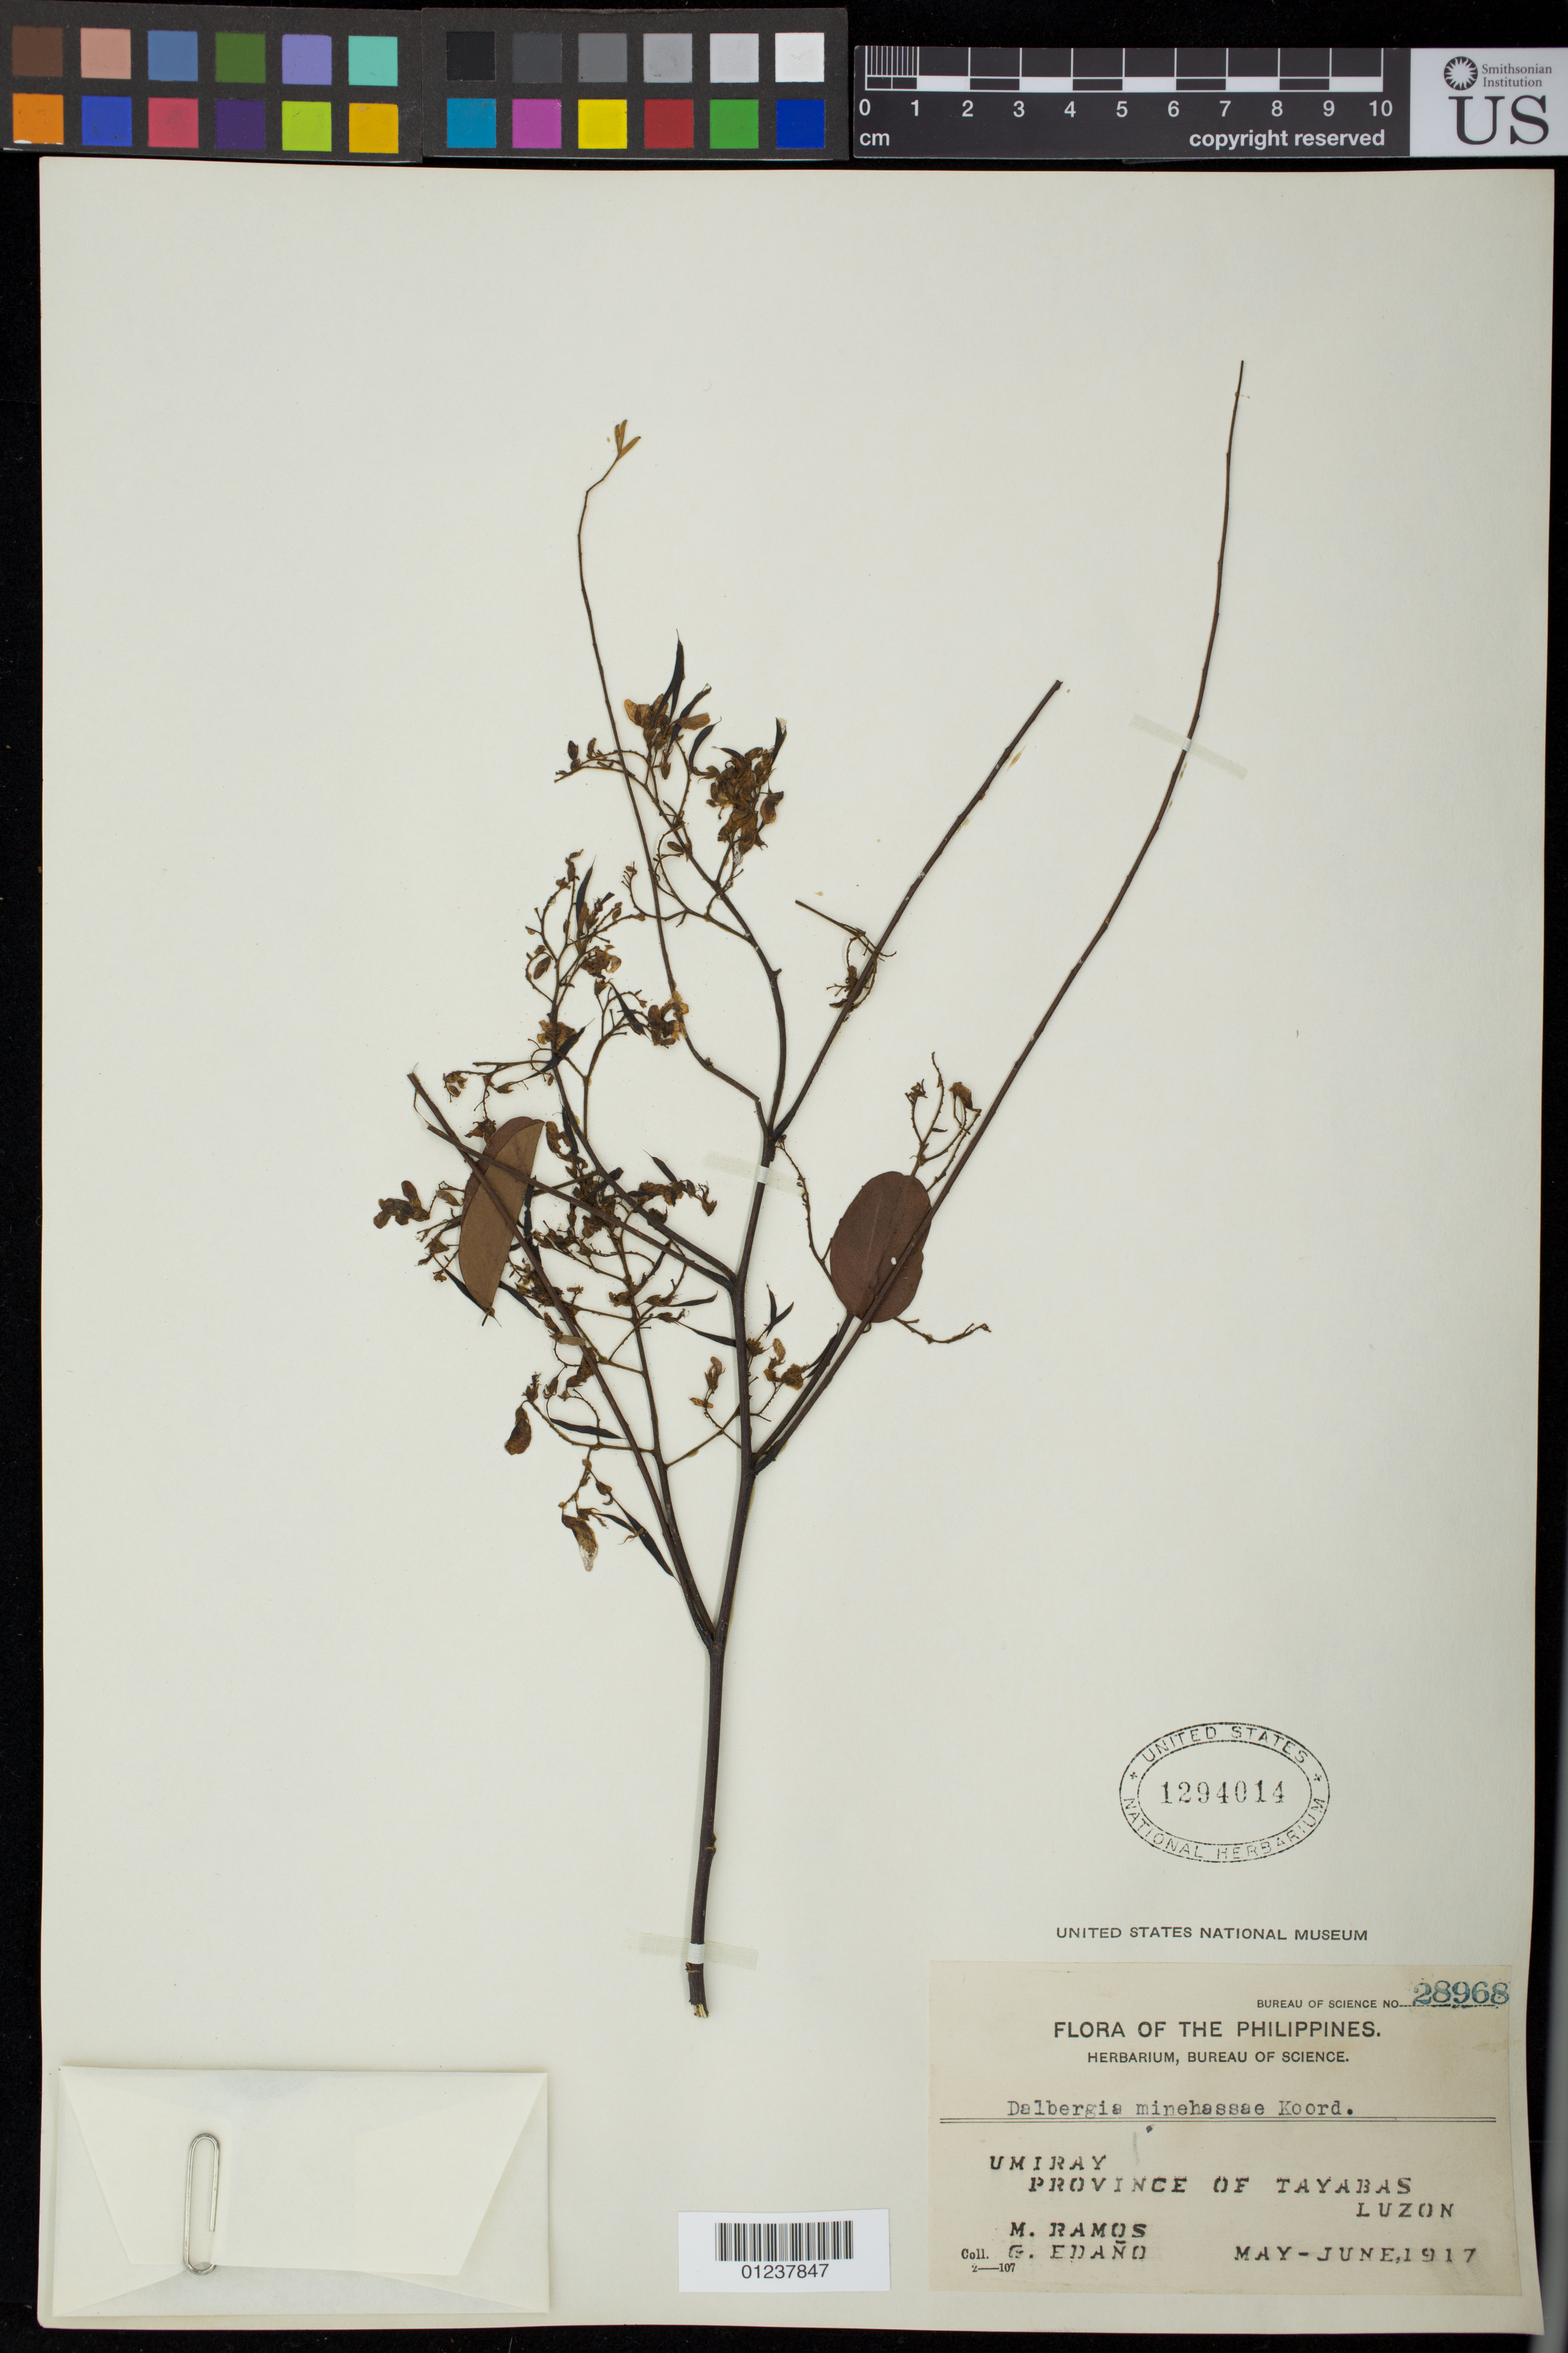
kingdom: Plantae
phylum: Tracheophyta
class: Magnoliopsida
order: Fabales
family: Fabaceae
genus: Dalbergia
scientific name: Dalbergia mimosella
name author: Prain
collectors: M. Ramos & G. Edaño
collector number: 28968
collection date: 1917-05/1917-06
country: Philippines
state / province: Calabarzon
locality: Umiray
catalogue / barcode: US 1294014